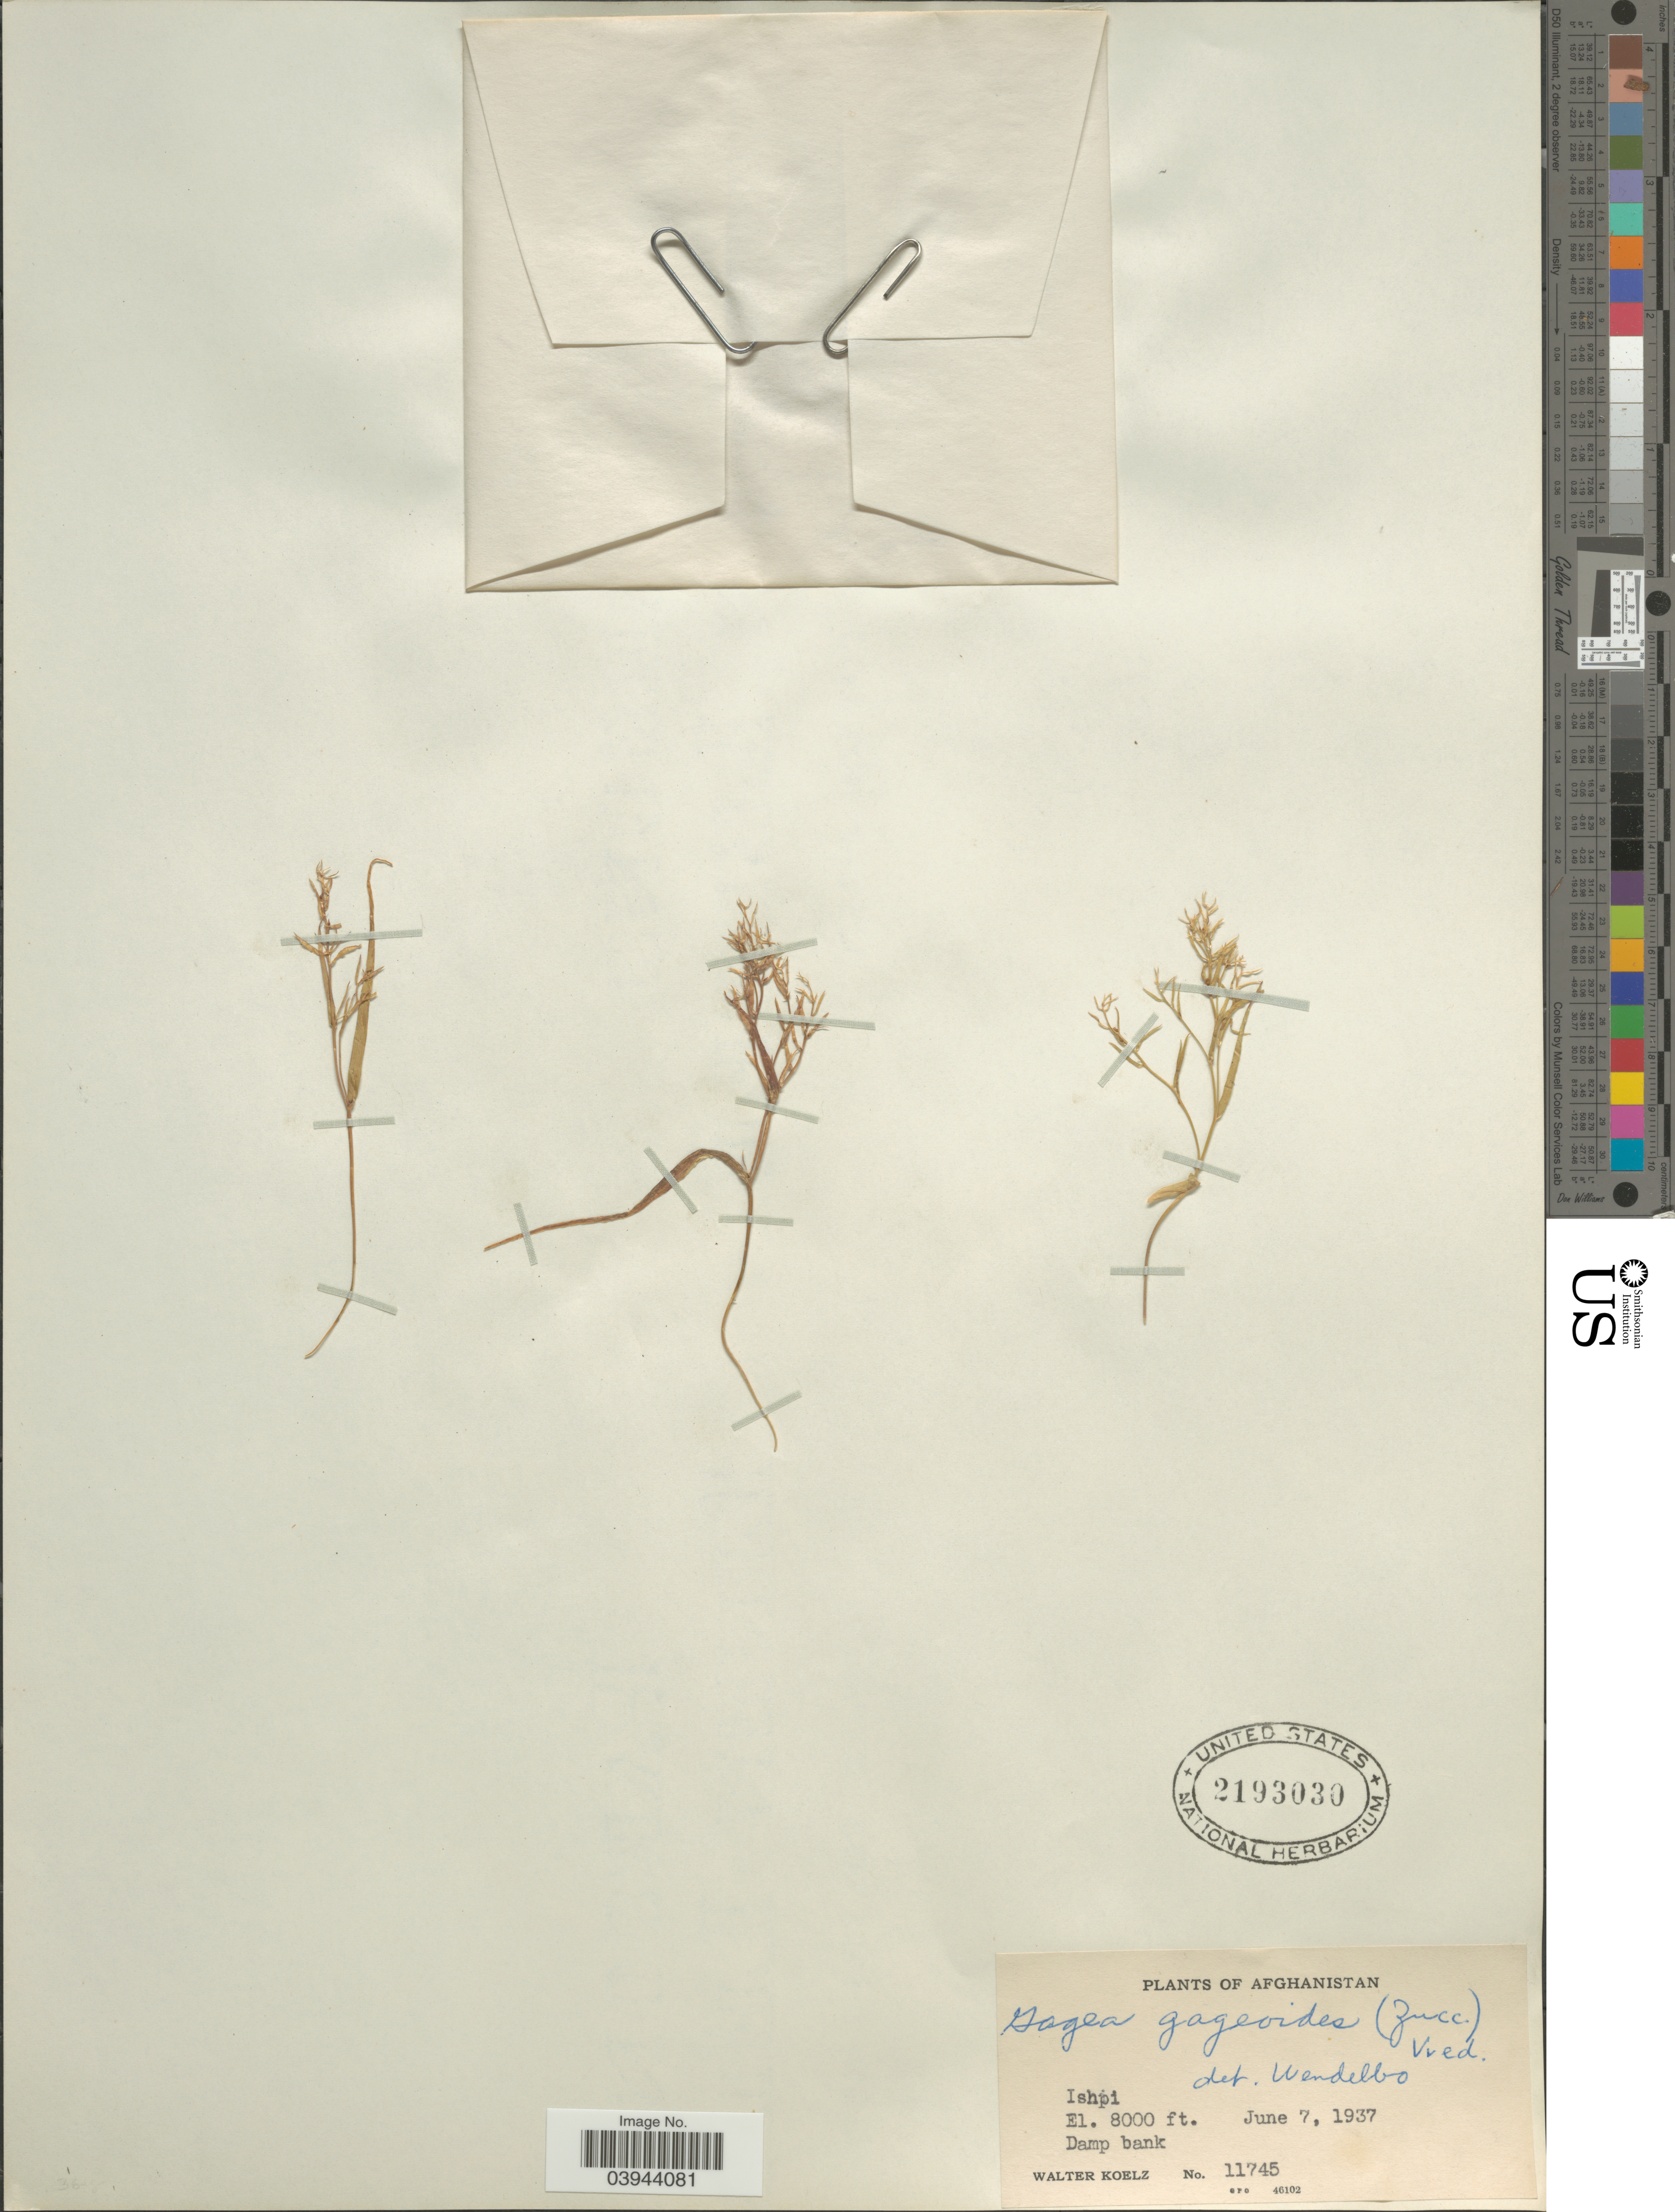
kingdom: Plantae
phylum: Tracheophyta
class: Liliopsida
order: Liliales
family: Liliaceae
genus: Gagea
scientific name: Gagea gageoides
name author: (Zucc.) Vved.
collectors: W. N. Koelz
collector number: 11745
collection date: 1937-06-07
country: Afghanistan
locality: Ishpi.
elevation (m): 2438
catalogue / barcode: US 2193030